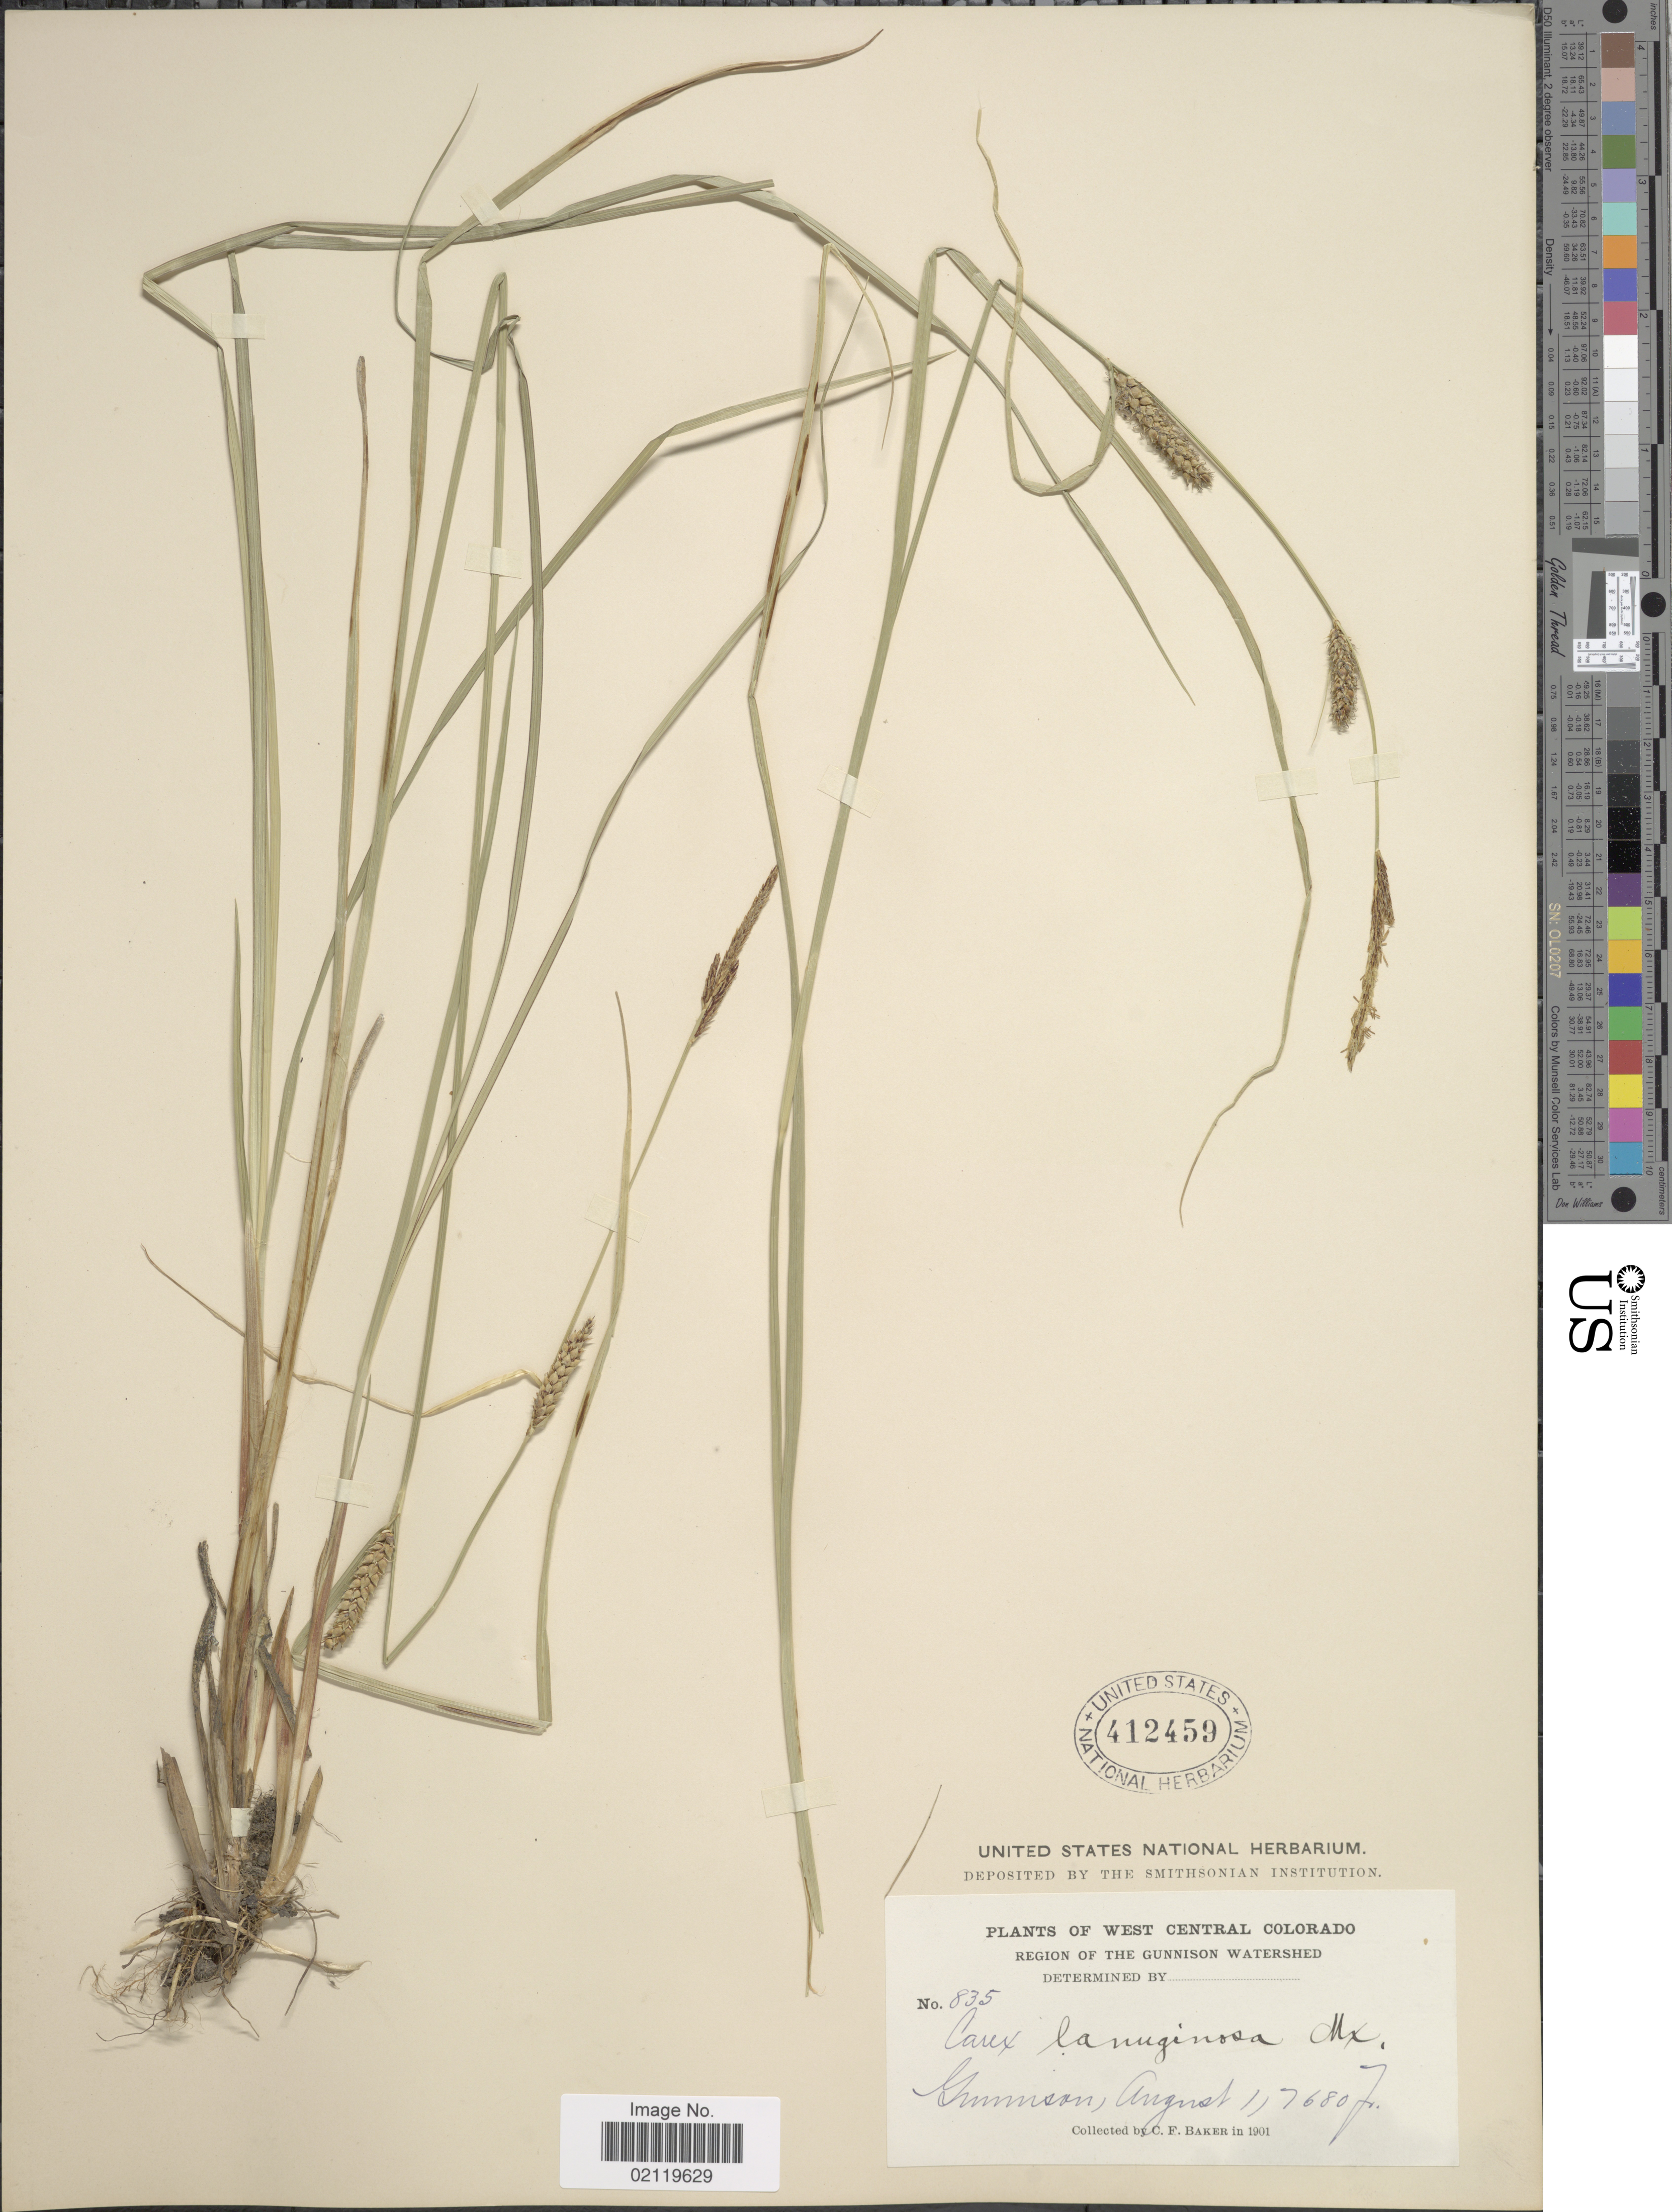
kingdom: Plantae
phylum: Tracheophyta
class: Liliopsida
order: Poales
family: Cyperaceae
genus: Carex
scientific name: Carex pellita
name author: Muhl. ex Willd.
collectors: C. F. Baker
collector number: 835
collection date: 1901-08-01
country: United States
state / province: Colorado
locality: West Central Colorado. Region of the Gunnsion Watershed. Gunnison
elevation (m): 2341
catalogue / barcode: US 412459